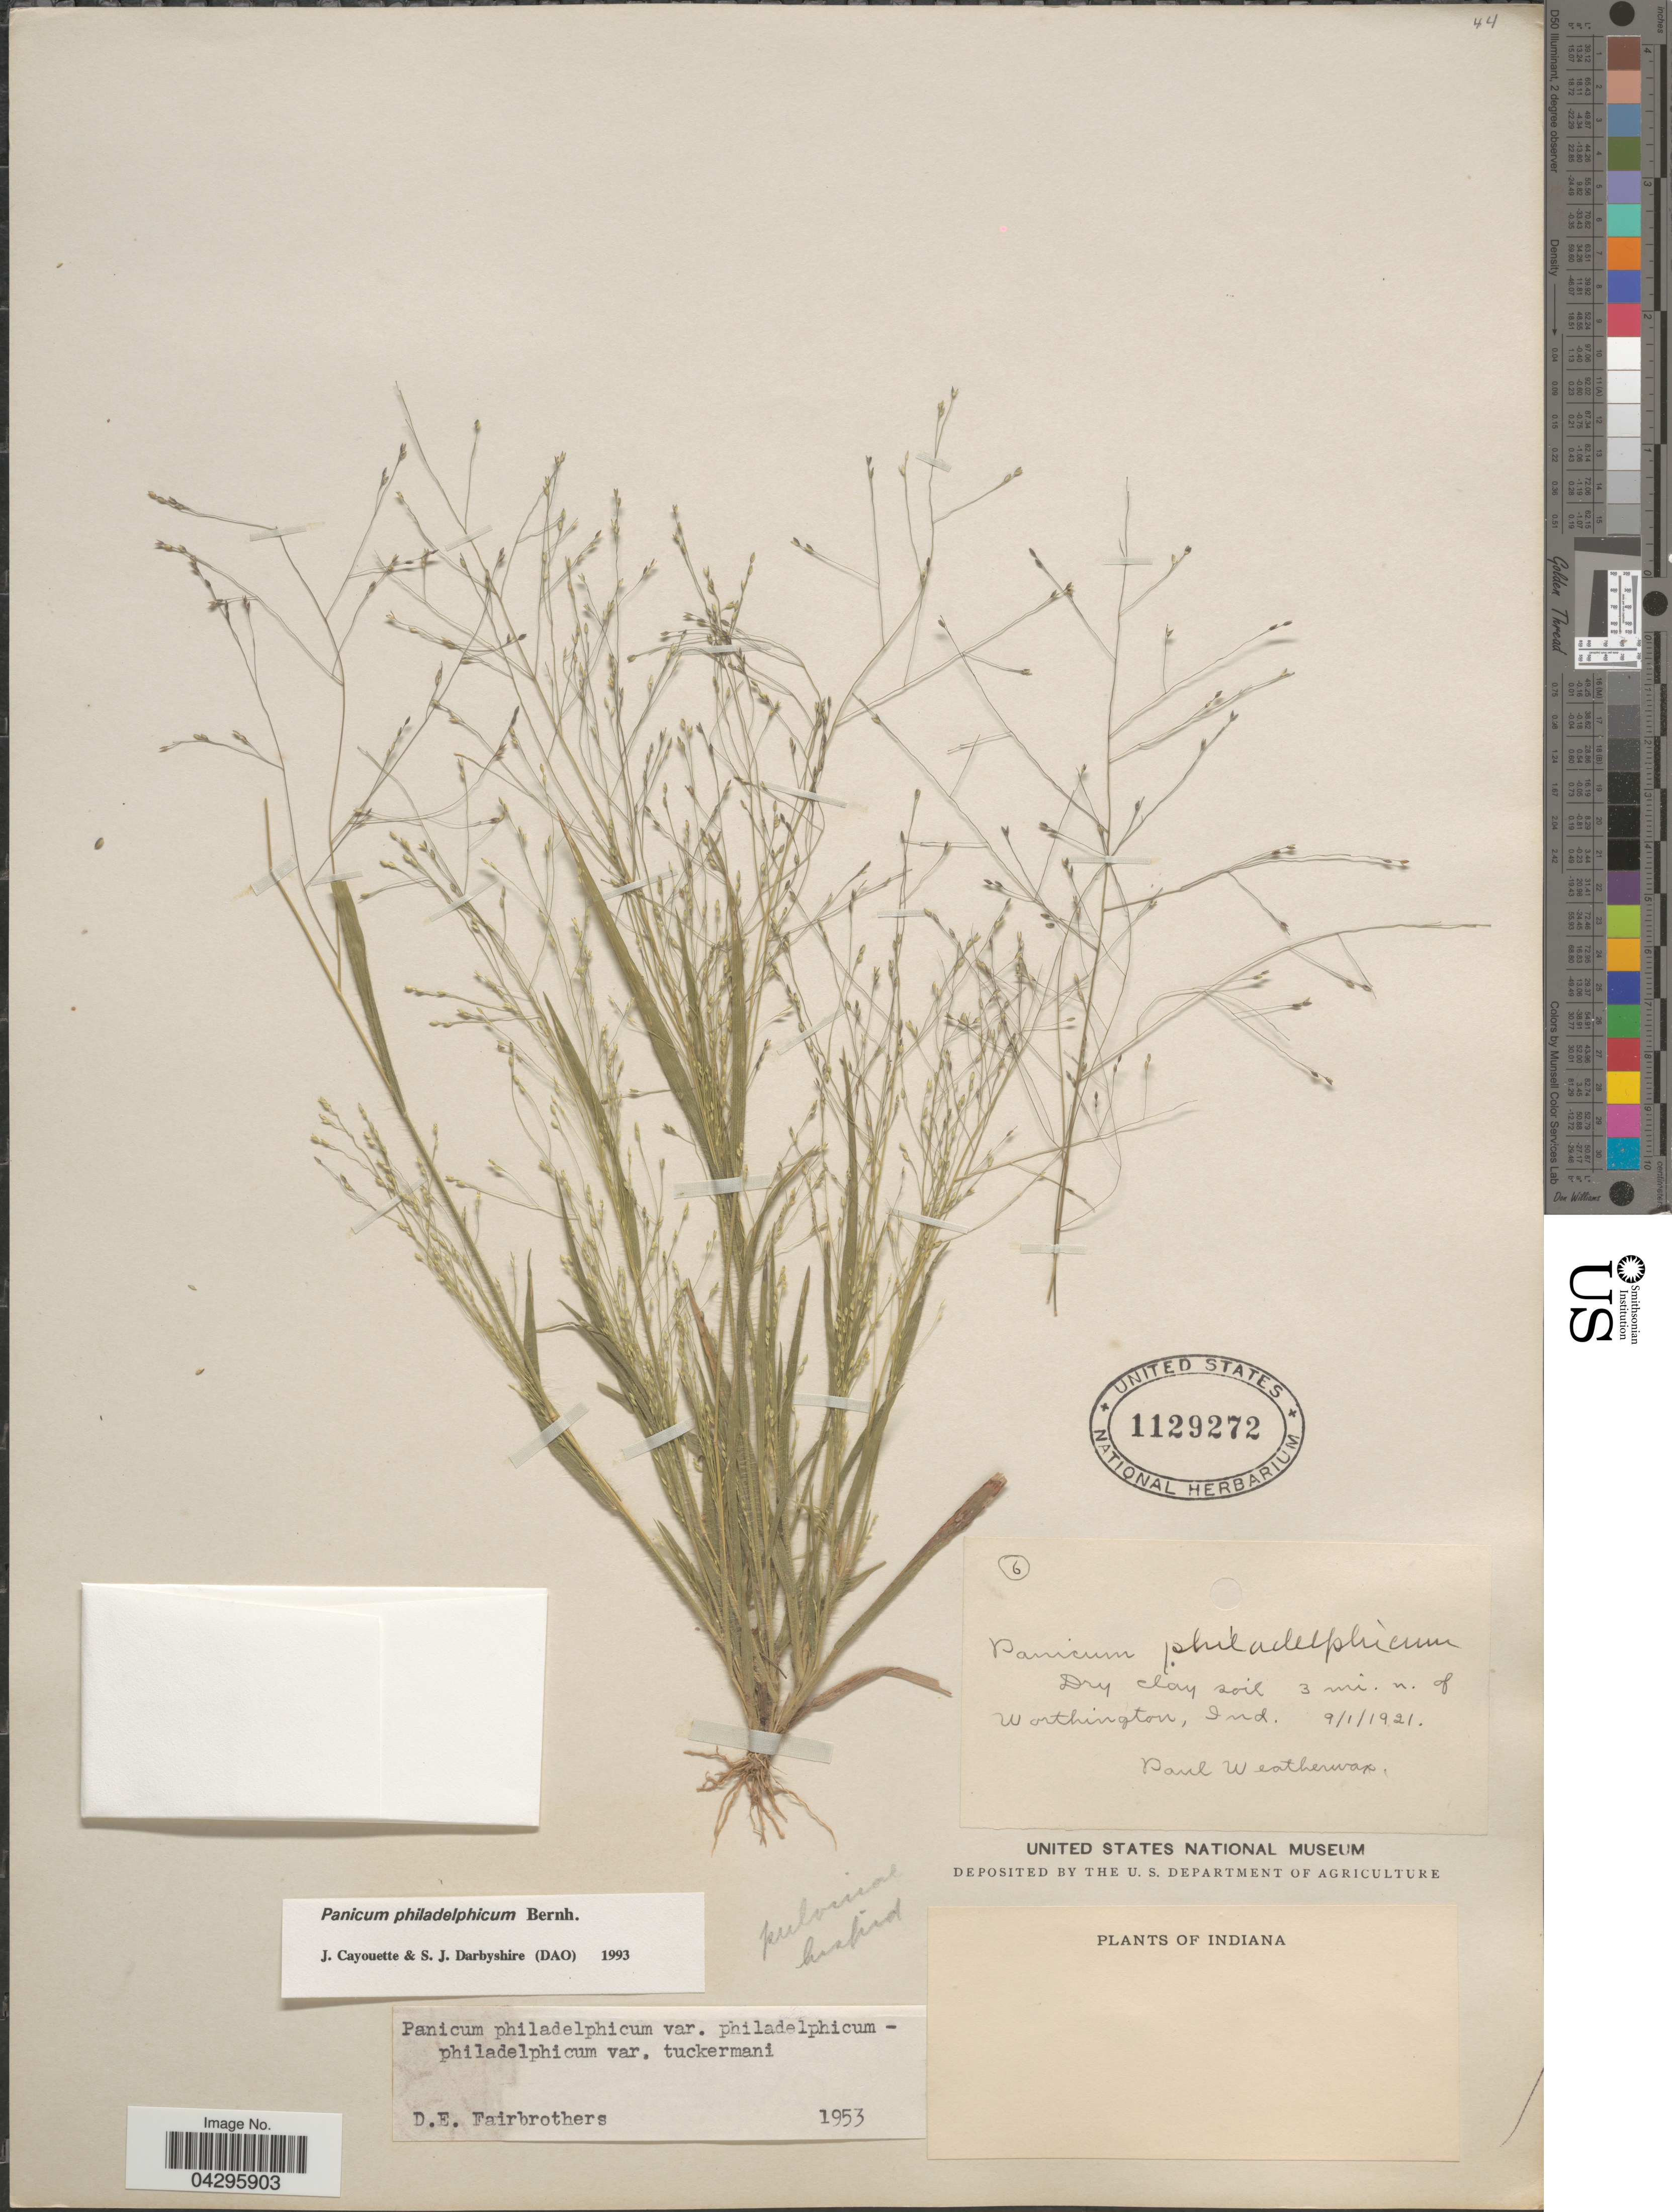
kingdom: Plantae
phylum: Tracheophyta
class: Liliopsida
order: Poales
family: Poaceae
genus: Panicum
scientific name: Panicum philadelphicum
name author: Bernh. ex Trin.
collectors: P. Weatherwax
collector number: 6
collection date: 1921-09-01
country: United States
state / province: Indiana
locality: Dry clay soil 3 mi. n. of Worthington.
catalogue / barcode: US 1129272